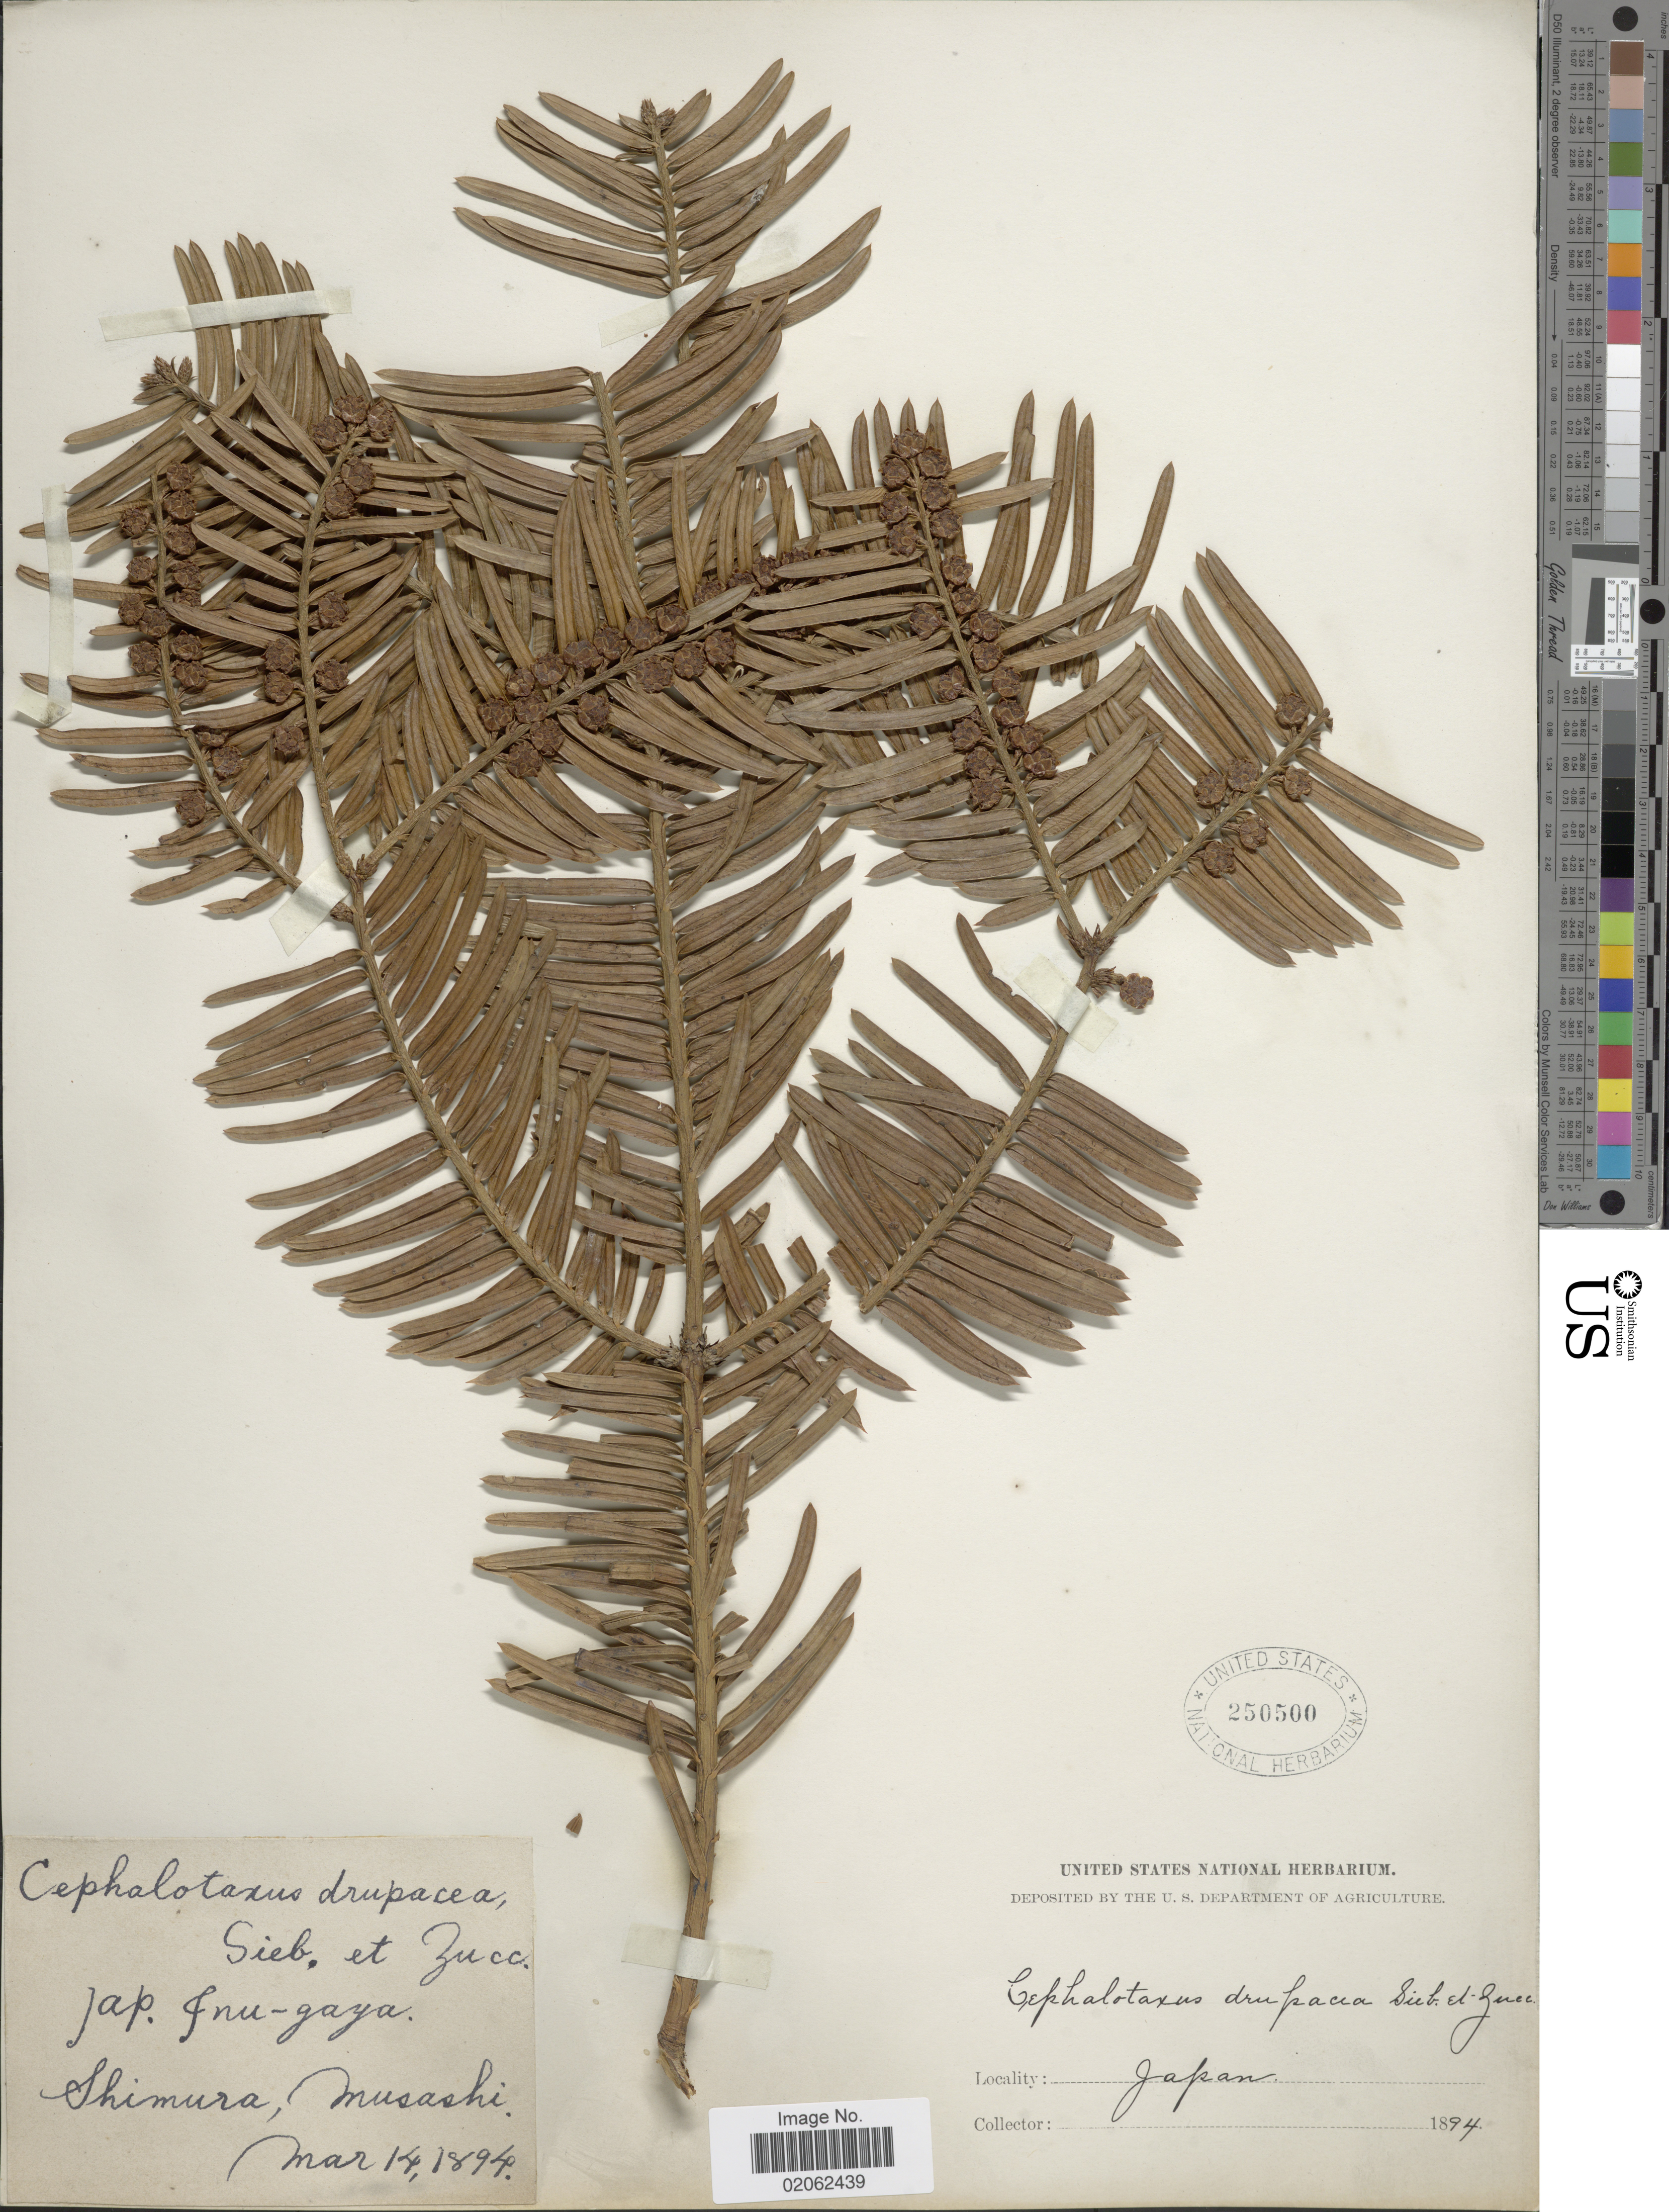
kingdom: Plantae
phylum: Tracheophyta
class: Pinopsida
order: Pinales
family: Cephalotaxaceae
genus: Cephalotaxus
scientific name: Cephalotaxus harringtonia var. drupacea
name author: (Siebold & Zucc.) Koidz.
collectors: U.S. National Herbarium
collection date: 1894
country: Japan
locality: Jap. Fnu-gaya. Shimura, Mushashi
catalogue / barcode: US 250500